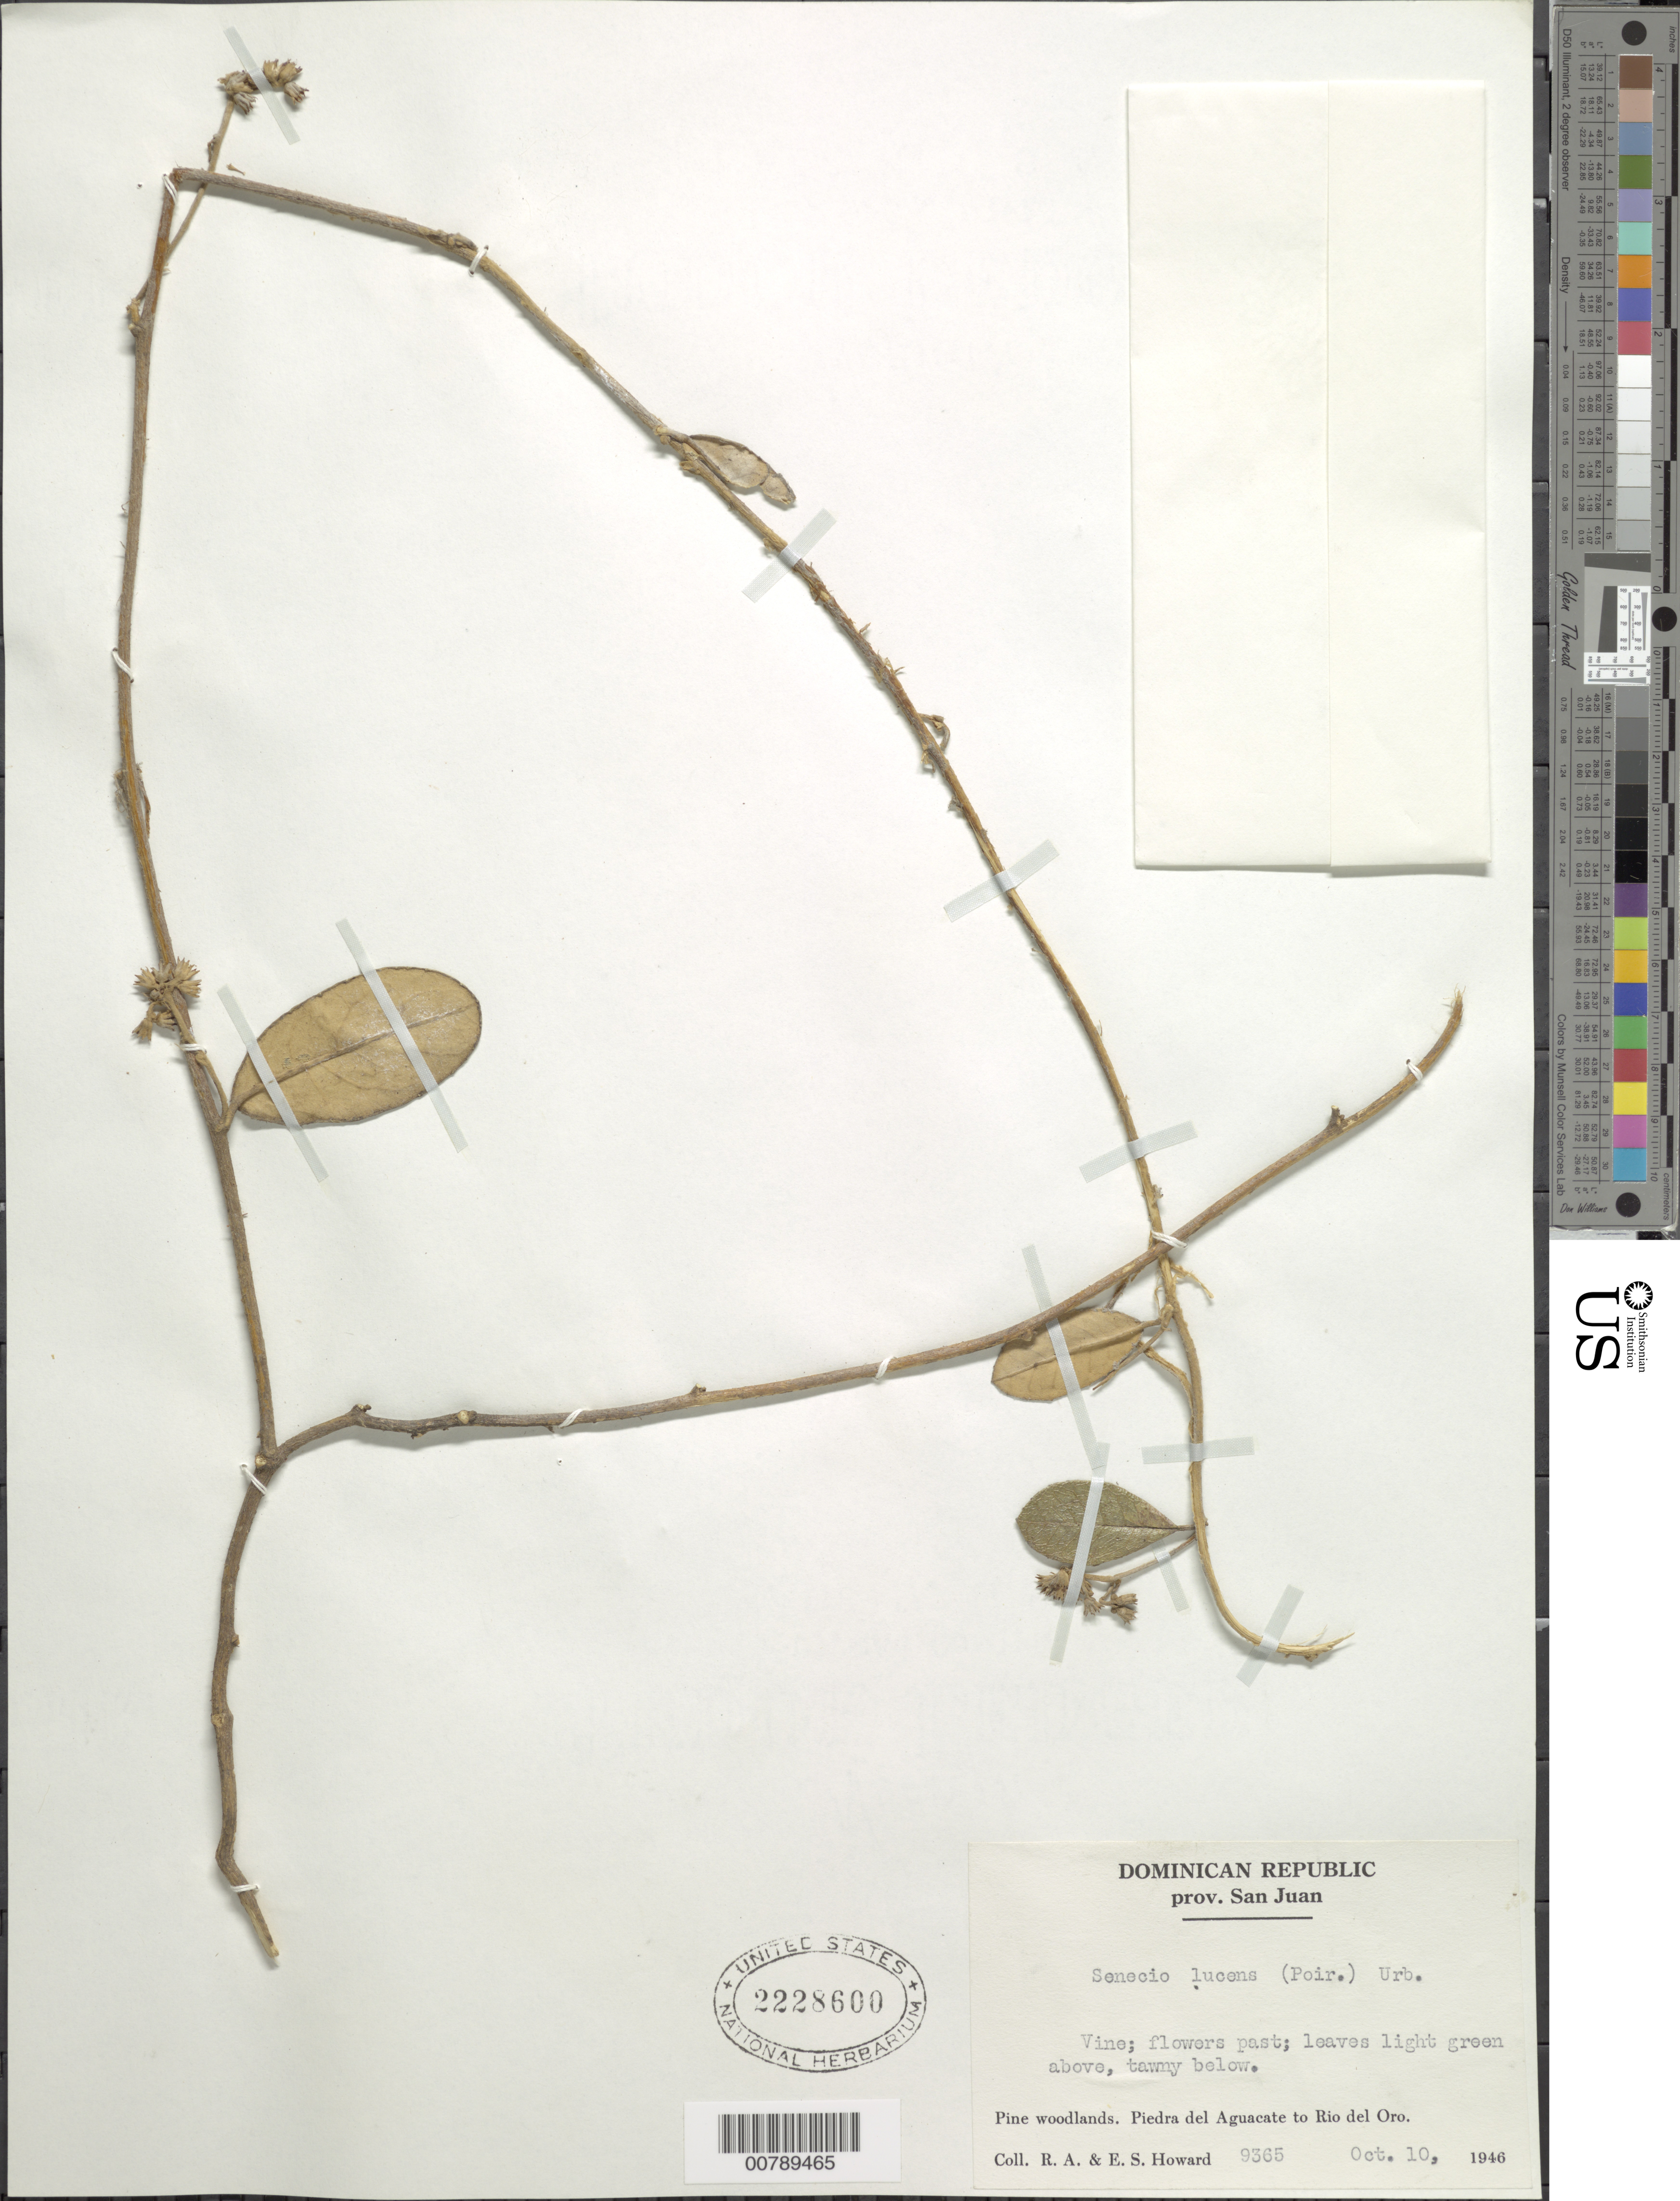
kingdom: Plantae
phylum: Tracheophyta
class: Magnoliopsida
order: Asterales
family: Asteraceae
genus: Senecio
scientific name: Senecio lucens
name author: (Poir.) Urban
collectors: R. A. Howard & E. S. Howard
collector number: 9365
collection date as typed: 10 Oct 1946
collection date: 1946-10-10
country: Dominican Republic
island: Hispaniola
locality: Prov. San Juan. Piedra del Aguacate to Rio del Oro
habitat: Pine woodlands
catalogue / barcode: US 2228600